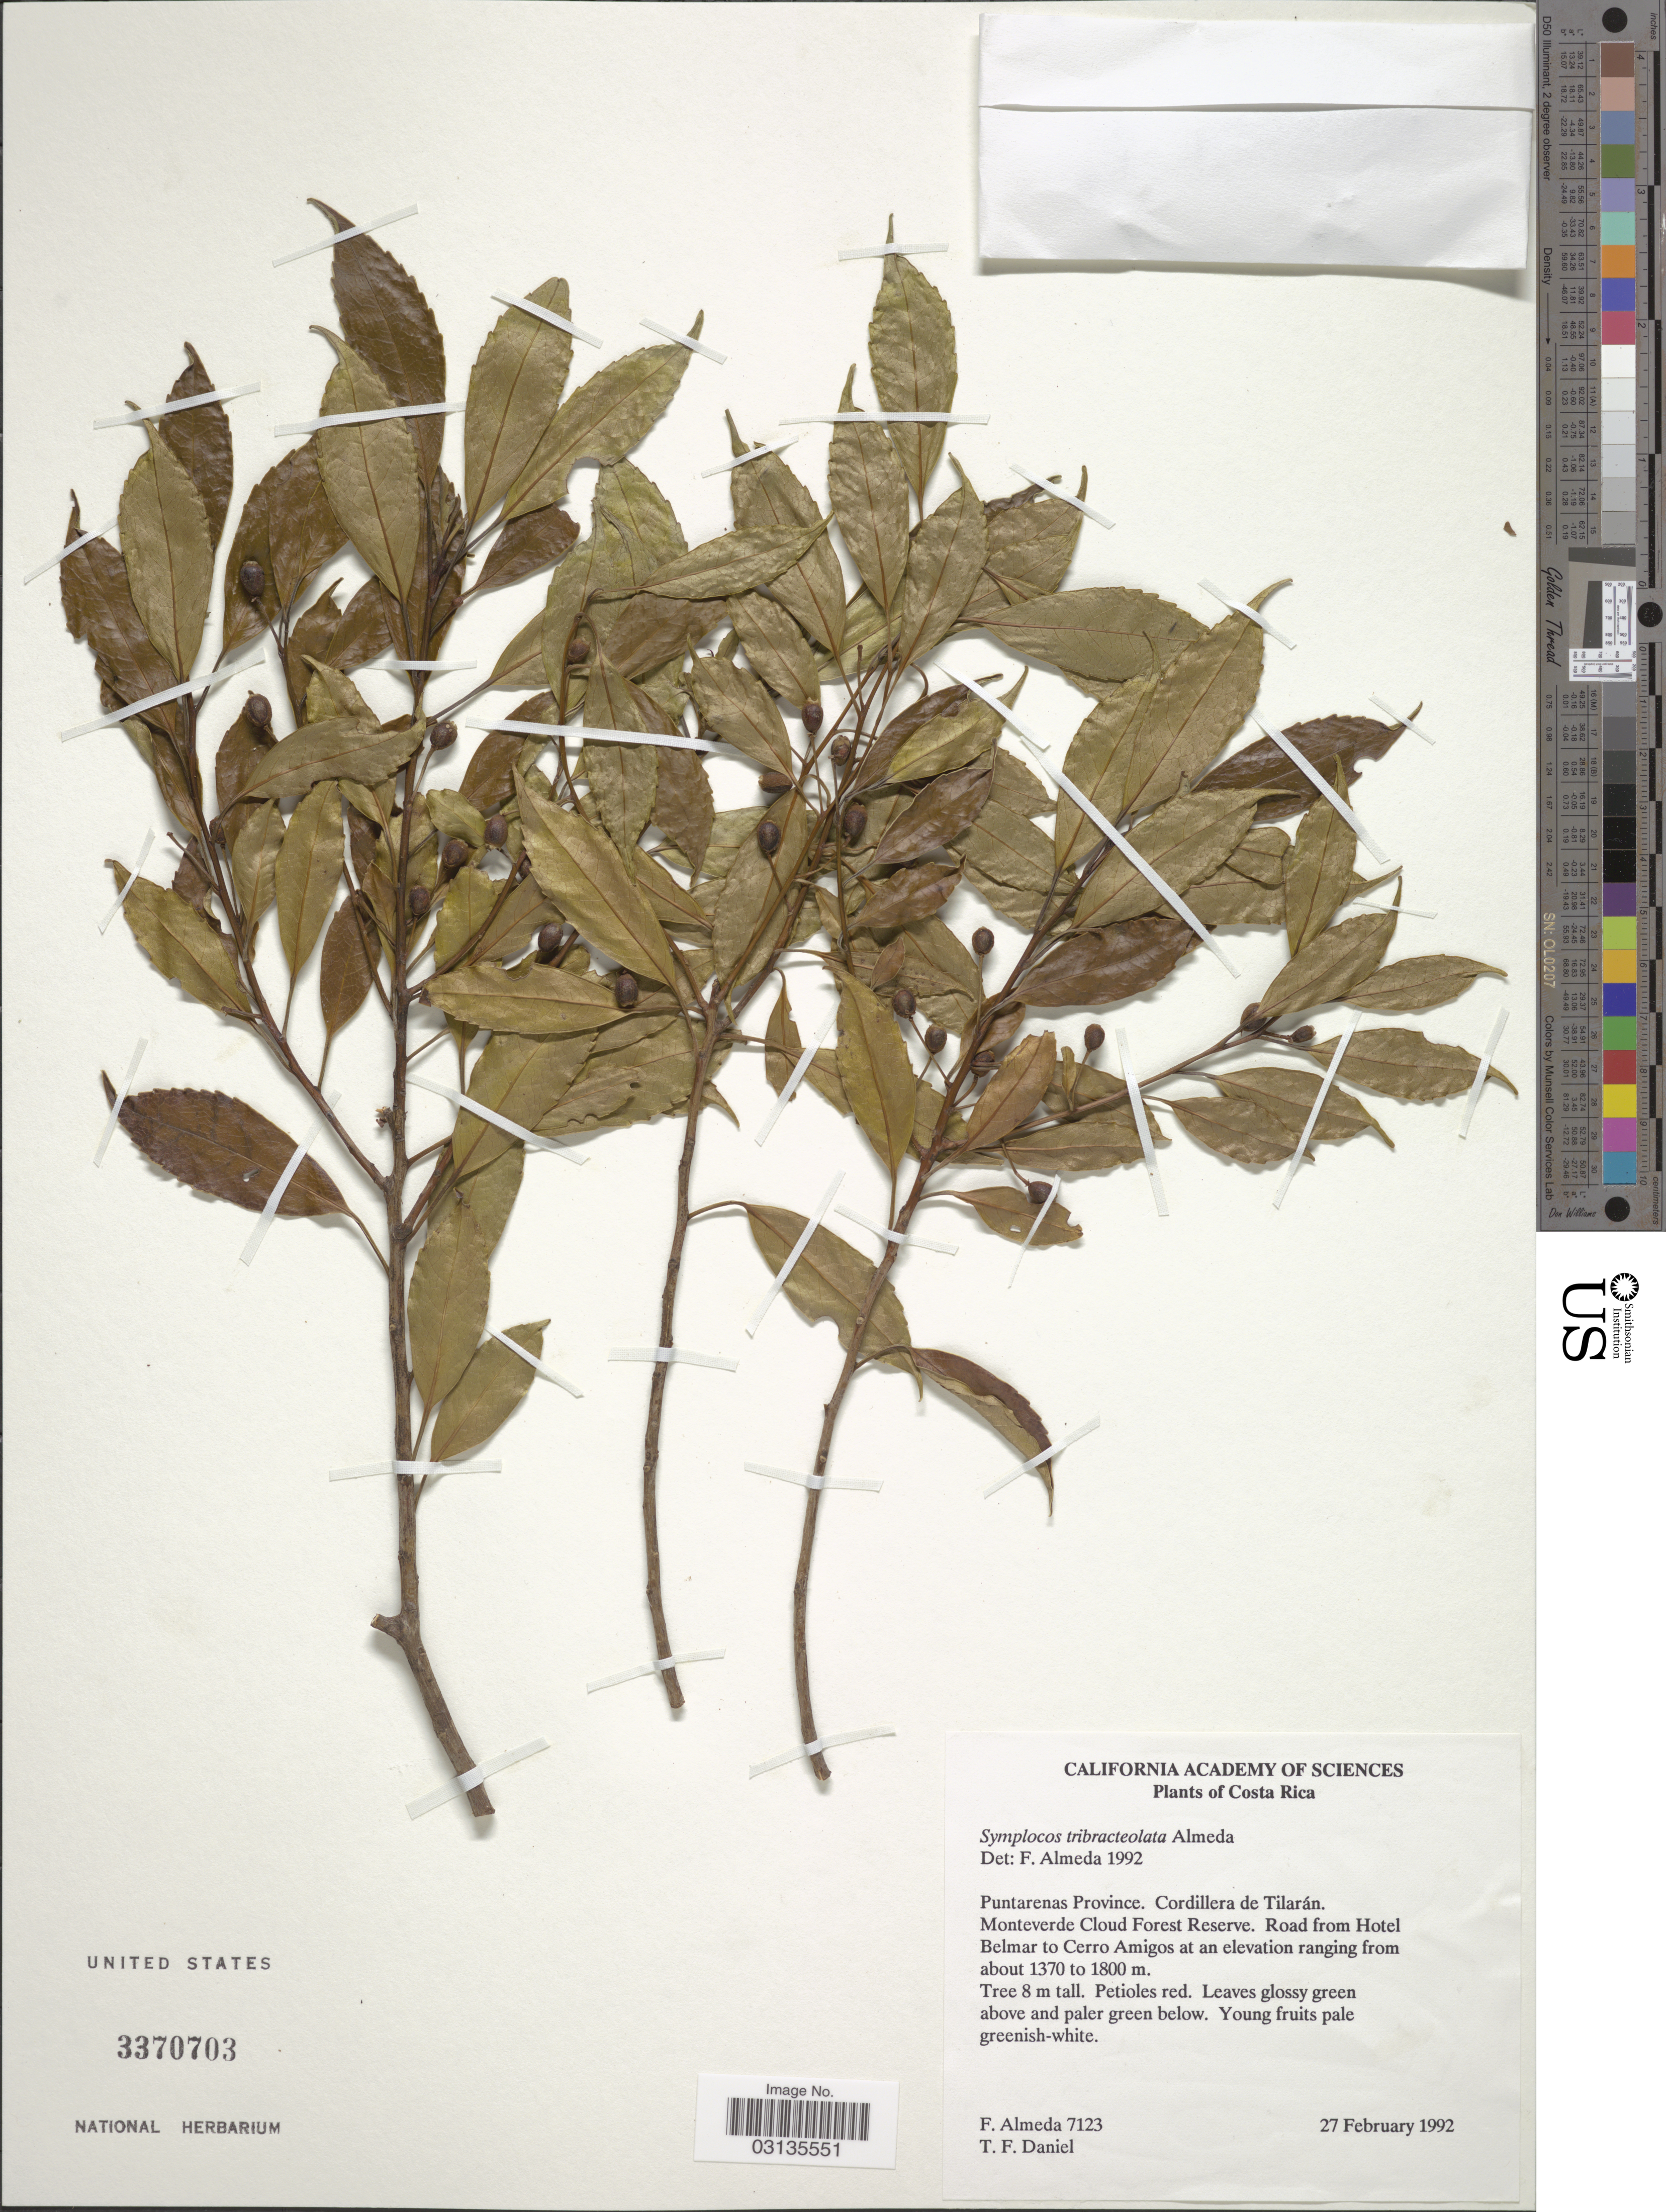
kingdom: Plantae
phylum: Tracheophyta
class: Magnoliopsida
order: Ericales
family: Symplocaceae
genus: Symplocos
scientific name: Symplocos tribracteolata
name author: Almeda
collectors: F. Almeda & T. F. Daniel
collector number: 7123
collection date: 1992-02-27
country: Costa Rica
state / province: Puntarenas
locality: Cordillera de Tilarán. Monteverde Cloud Forest Reserve. Road from Hotel Belmar to Cerro Amigos.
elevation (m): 1370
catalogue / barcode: US 3370703